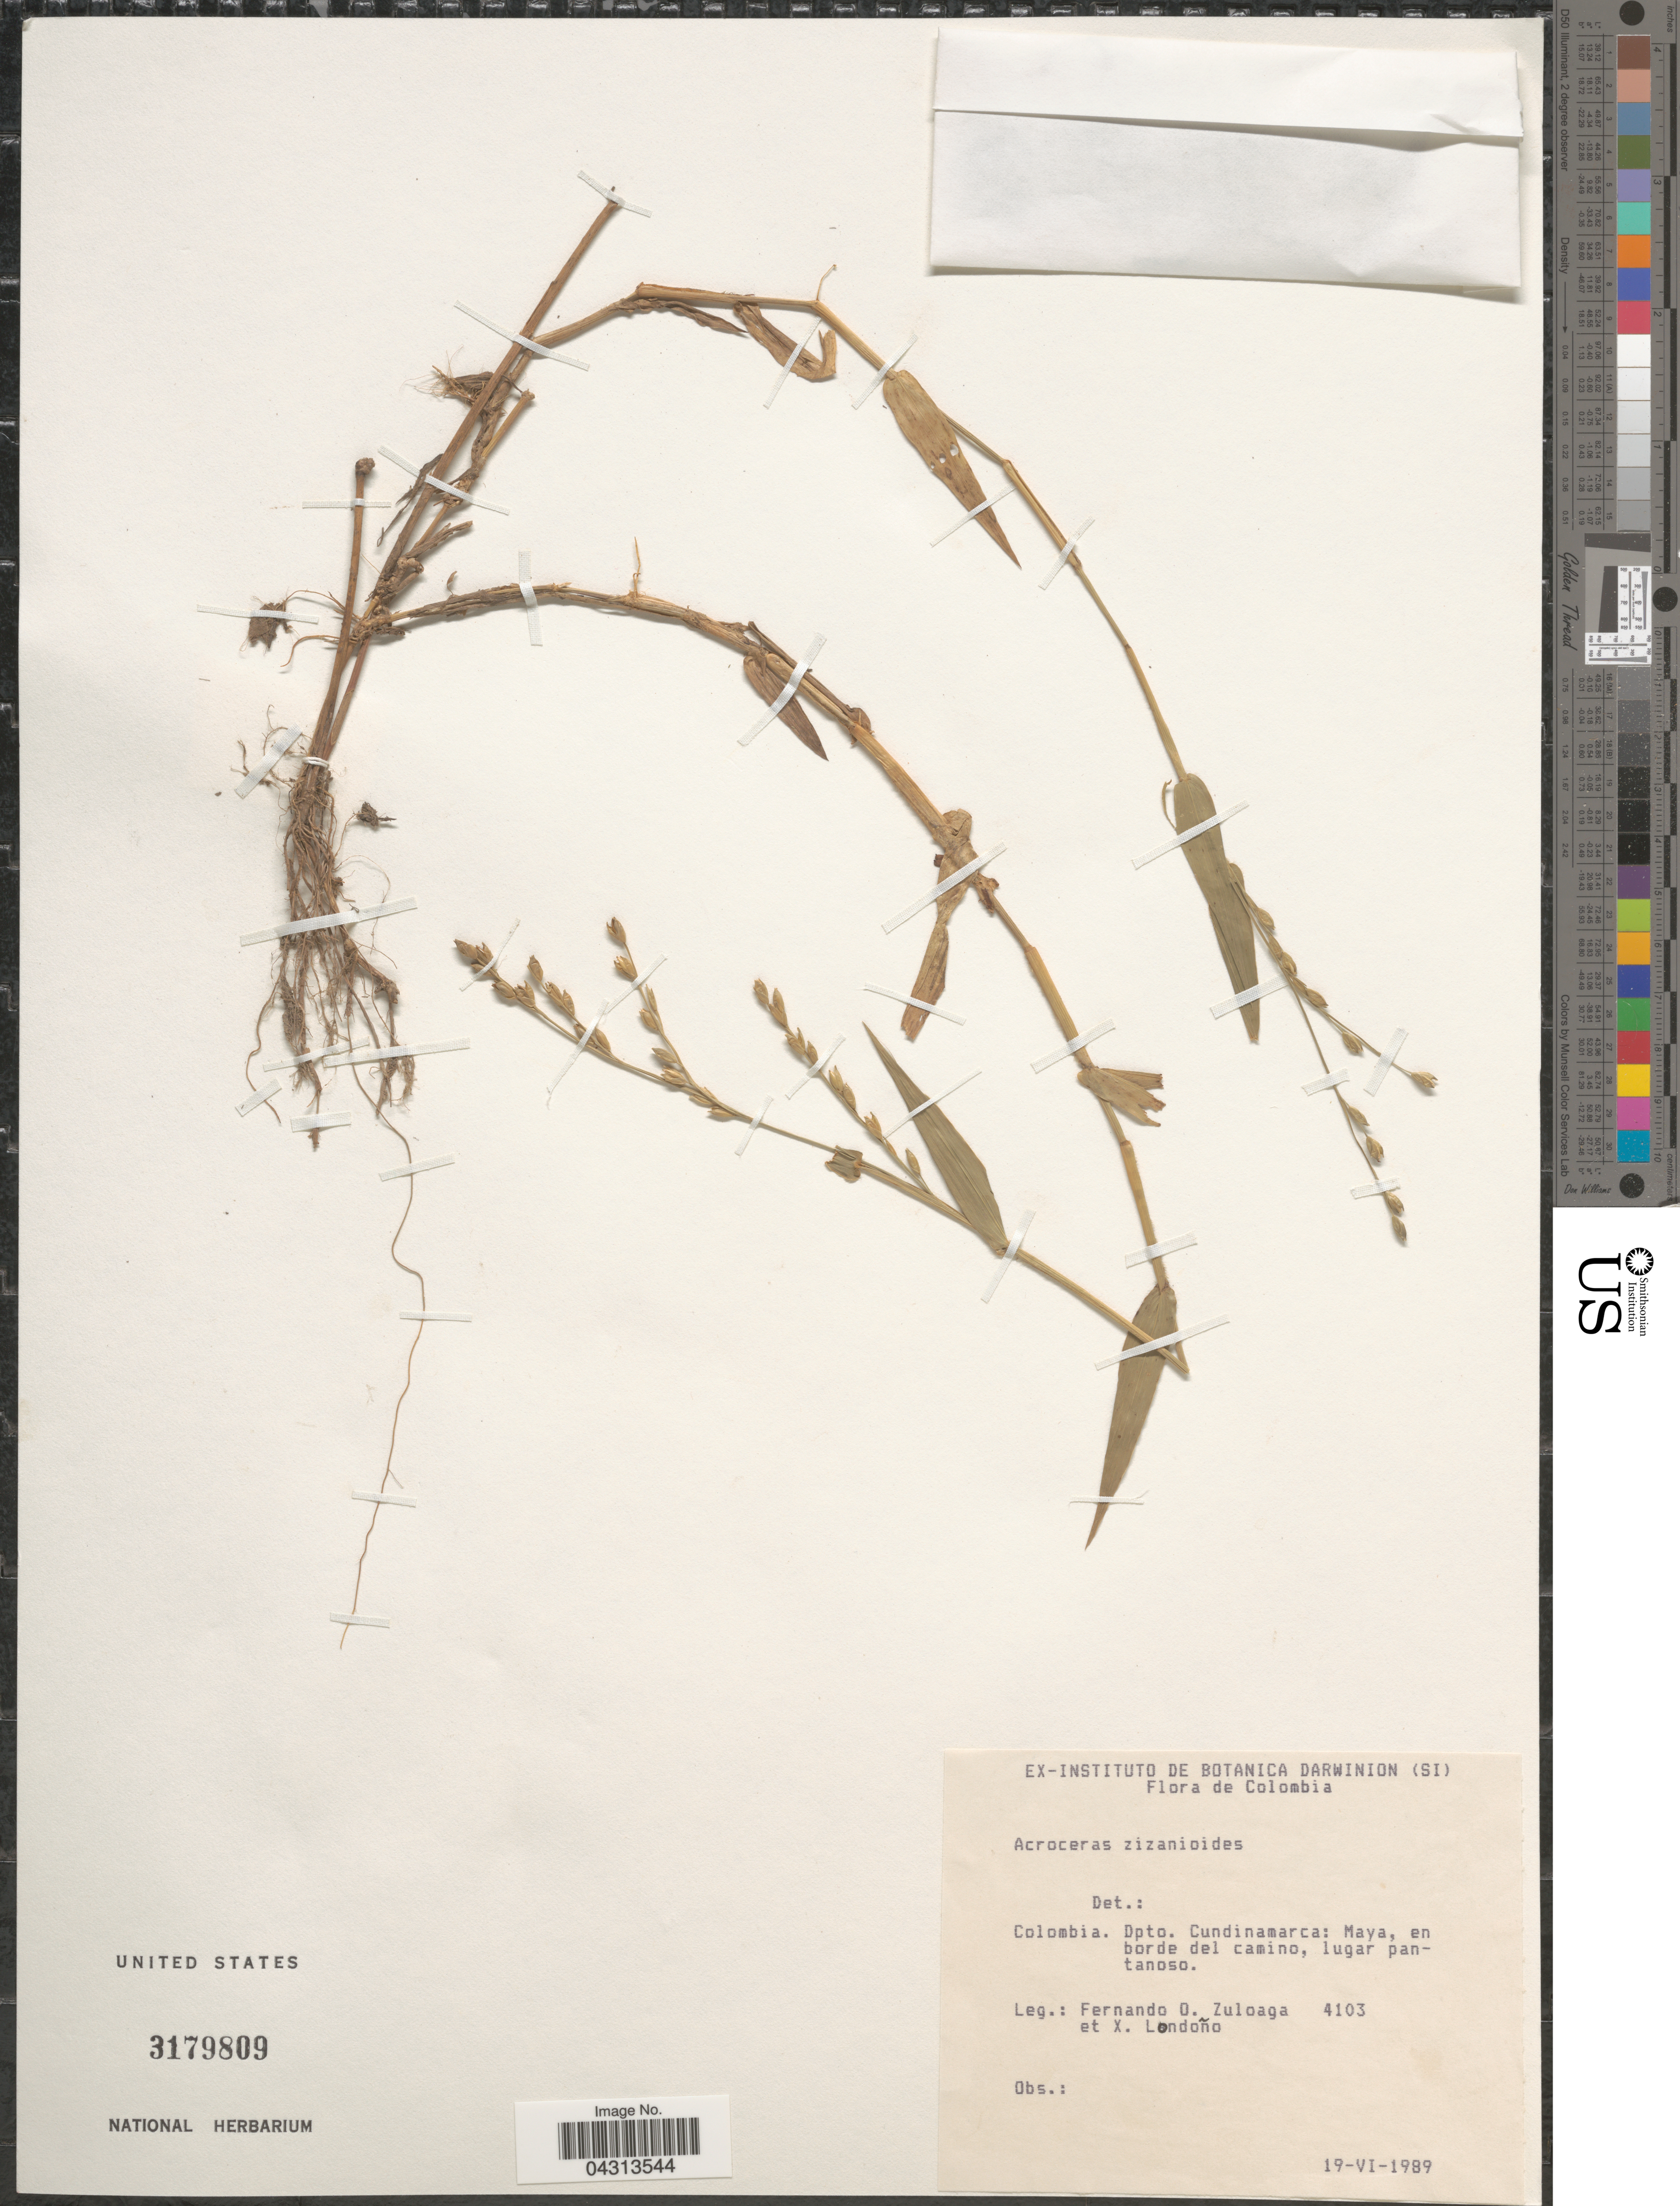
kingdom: Plantae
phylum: Tracheophyta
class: Liliopsida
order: Poales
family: Poaceae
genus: Acroceras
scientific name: Acroceras zizanioides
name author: (Kunth) Dandy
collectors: F. O. Zuloaga & X. Londoño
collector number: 4103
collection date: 1989-06-19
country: Colombia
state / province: Cundinamarca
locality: Dpto. Cundinamarca: Maya, en borde del camino, lugar pantanoso.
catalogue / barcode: US 3179809